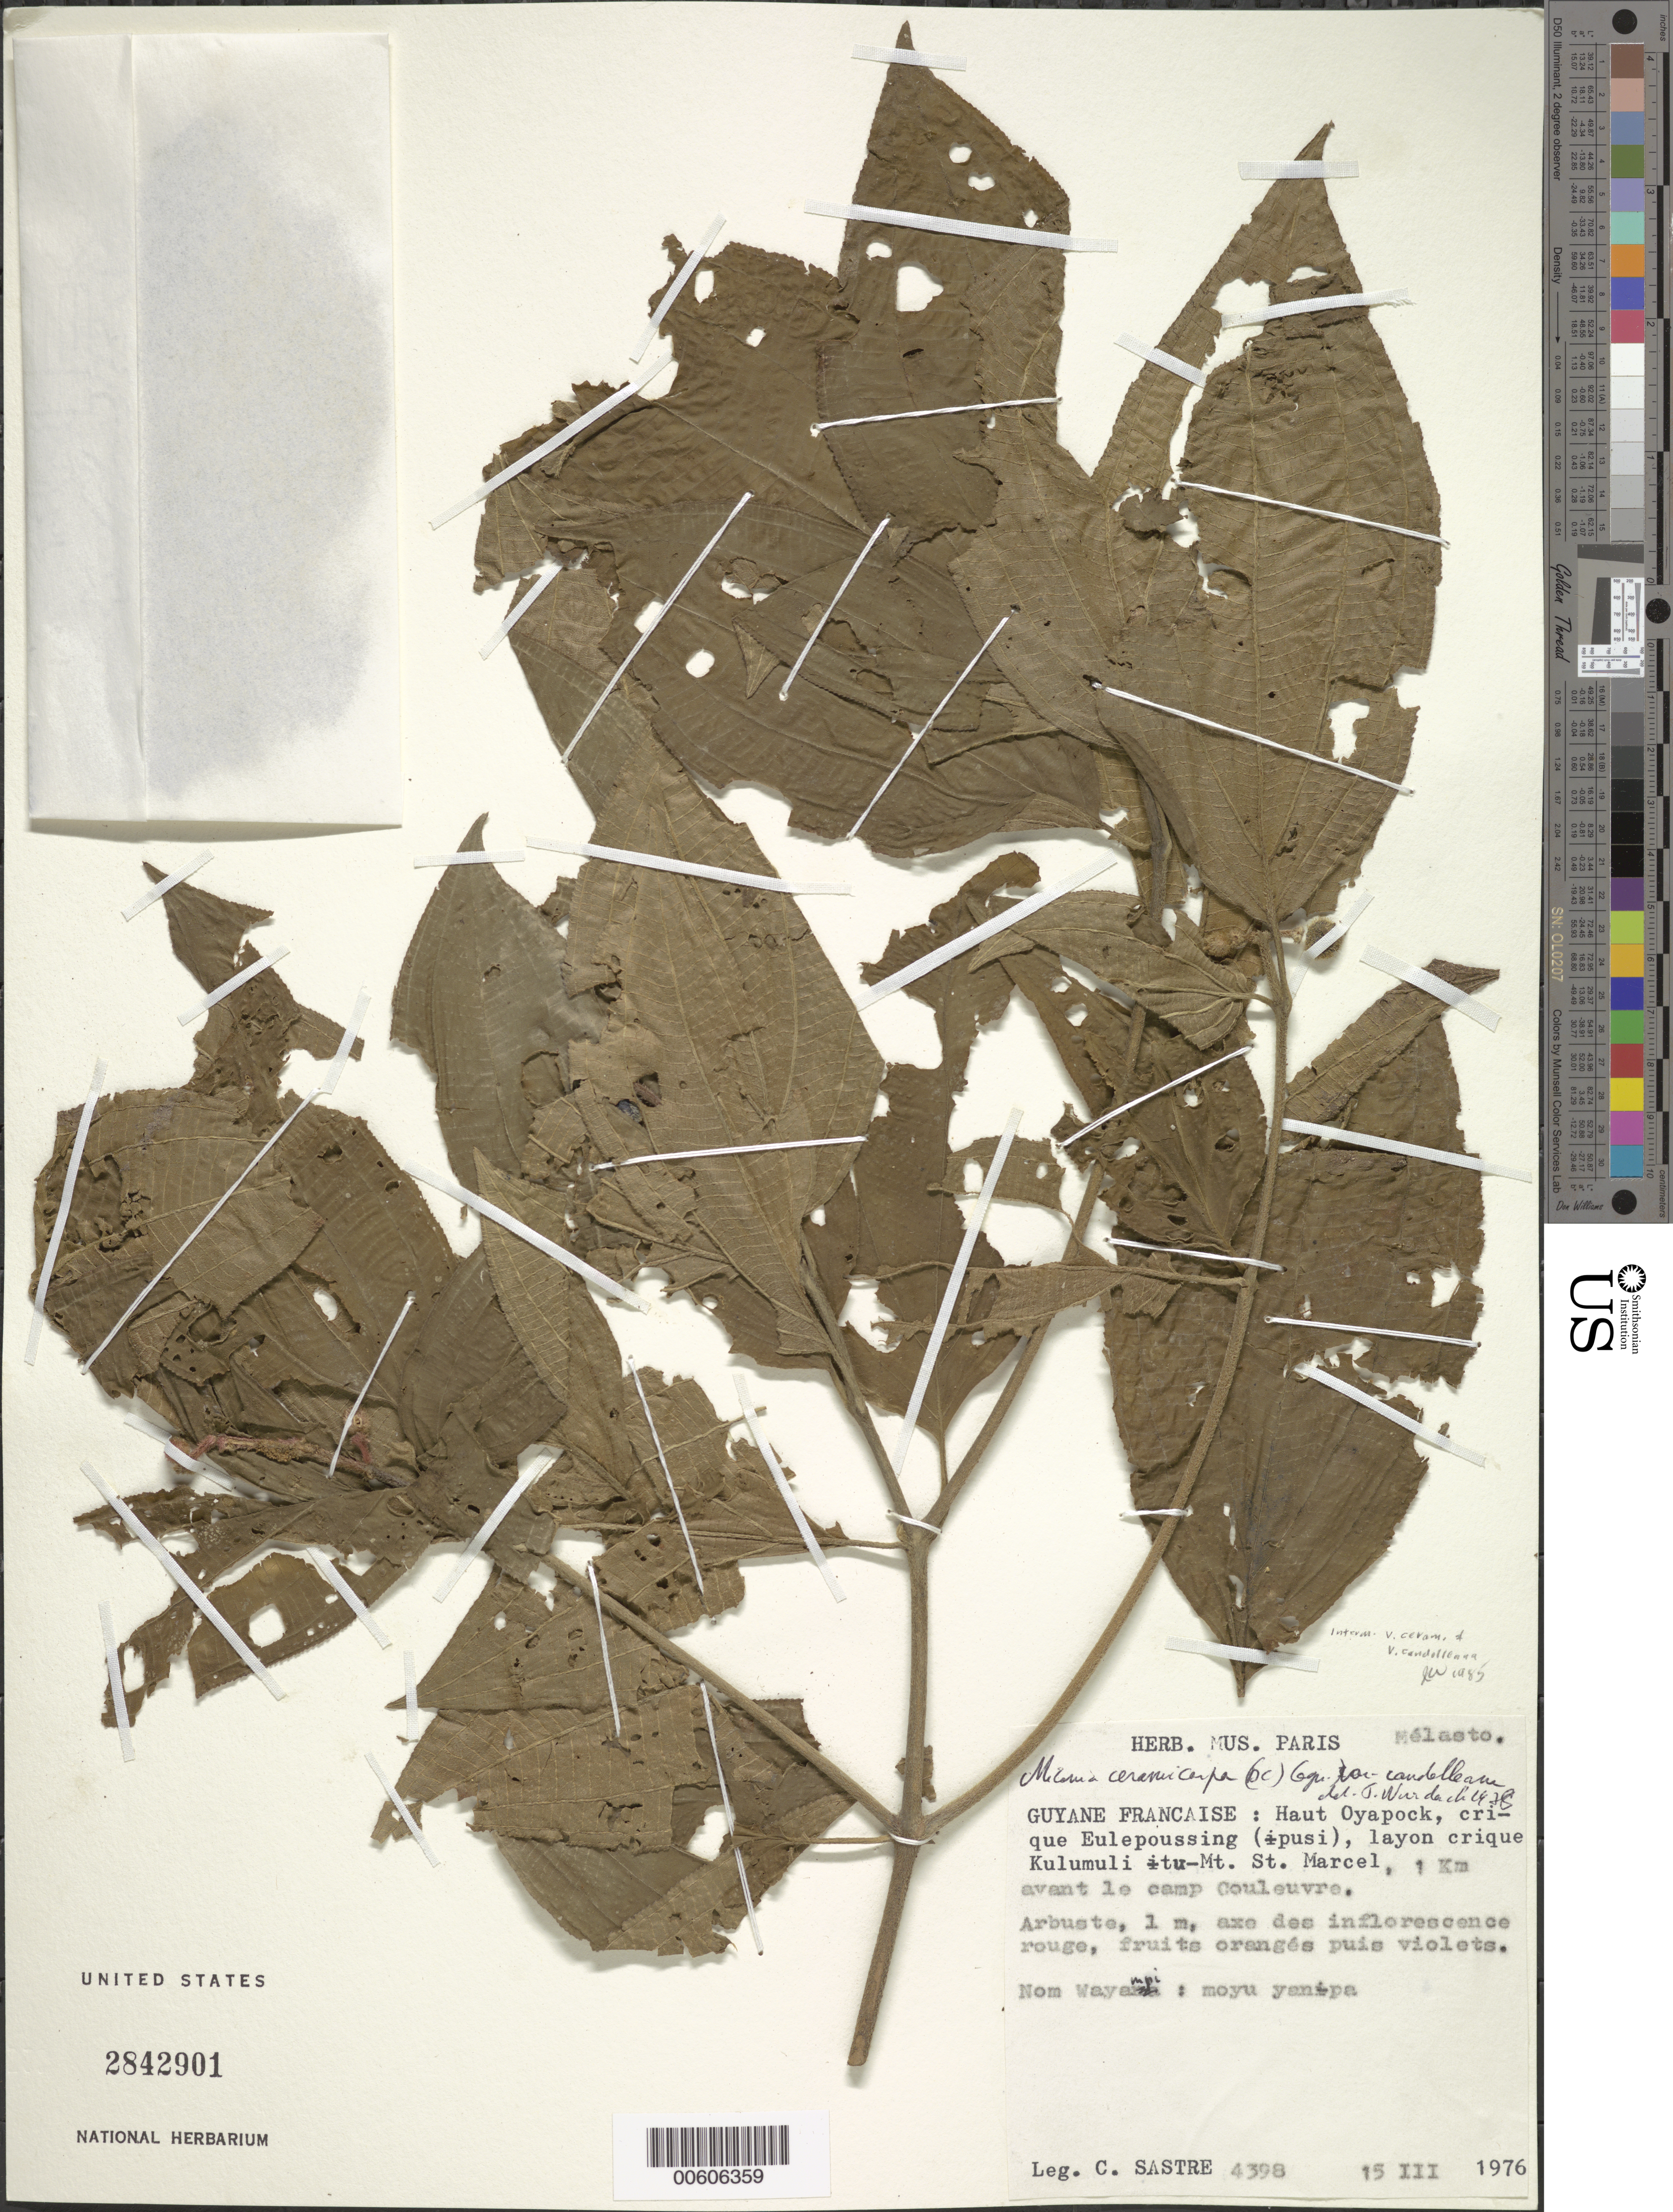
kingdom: Plantae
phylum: Tracheophyta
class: Magnoliopsida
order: Myrtales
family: Melastomataceae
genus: Miconia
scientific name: Miconia ceramicarpa var. candolleana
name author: Cogn.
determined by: Wurdack, John J., (US), US (UNITED STATES)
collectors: C. H. L. Sastre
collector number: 4398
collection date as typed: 15-Mar-76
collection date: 1976-03-15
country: French Guiana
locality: Haut Oyapock, Crique Eulepoussing, layon crique Kulumuli to Mt. St. Marcel, 1 km avant le camp Couleuvre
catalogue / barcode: US 2842901